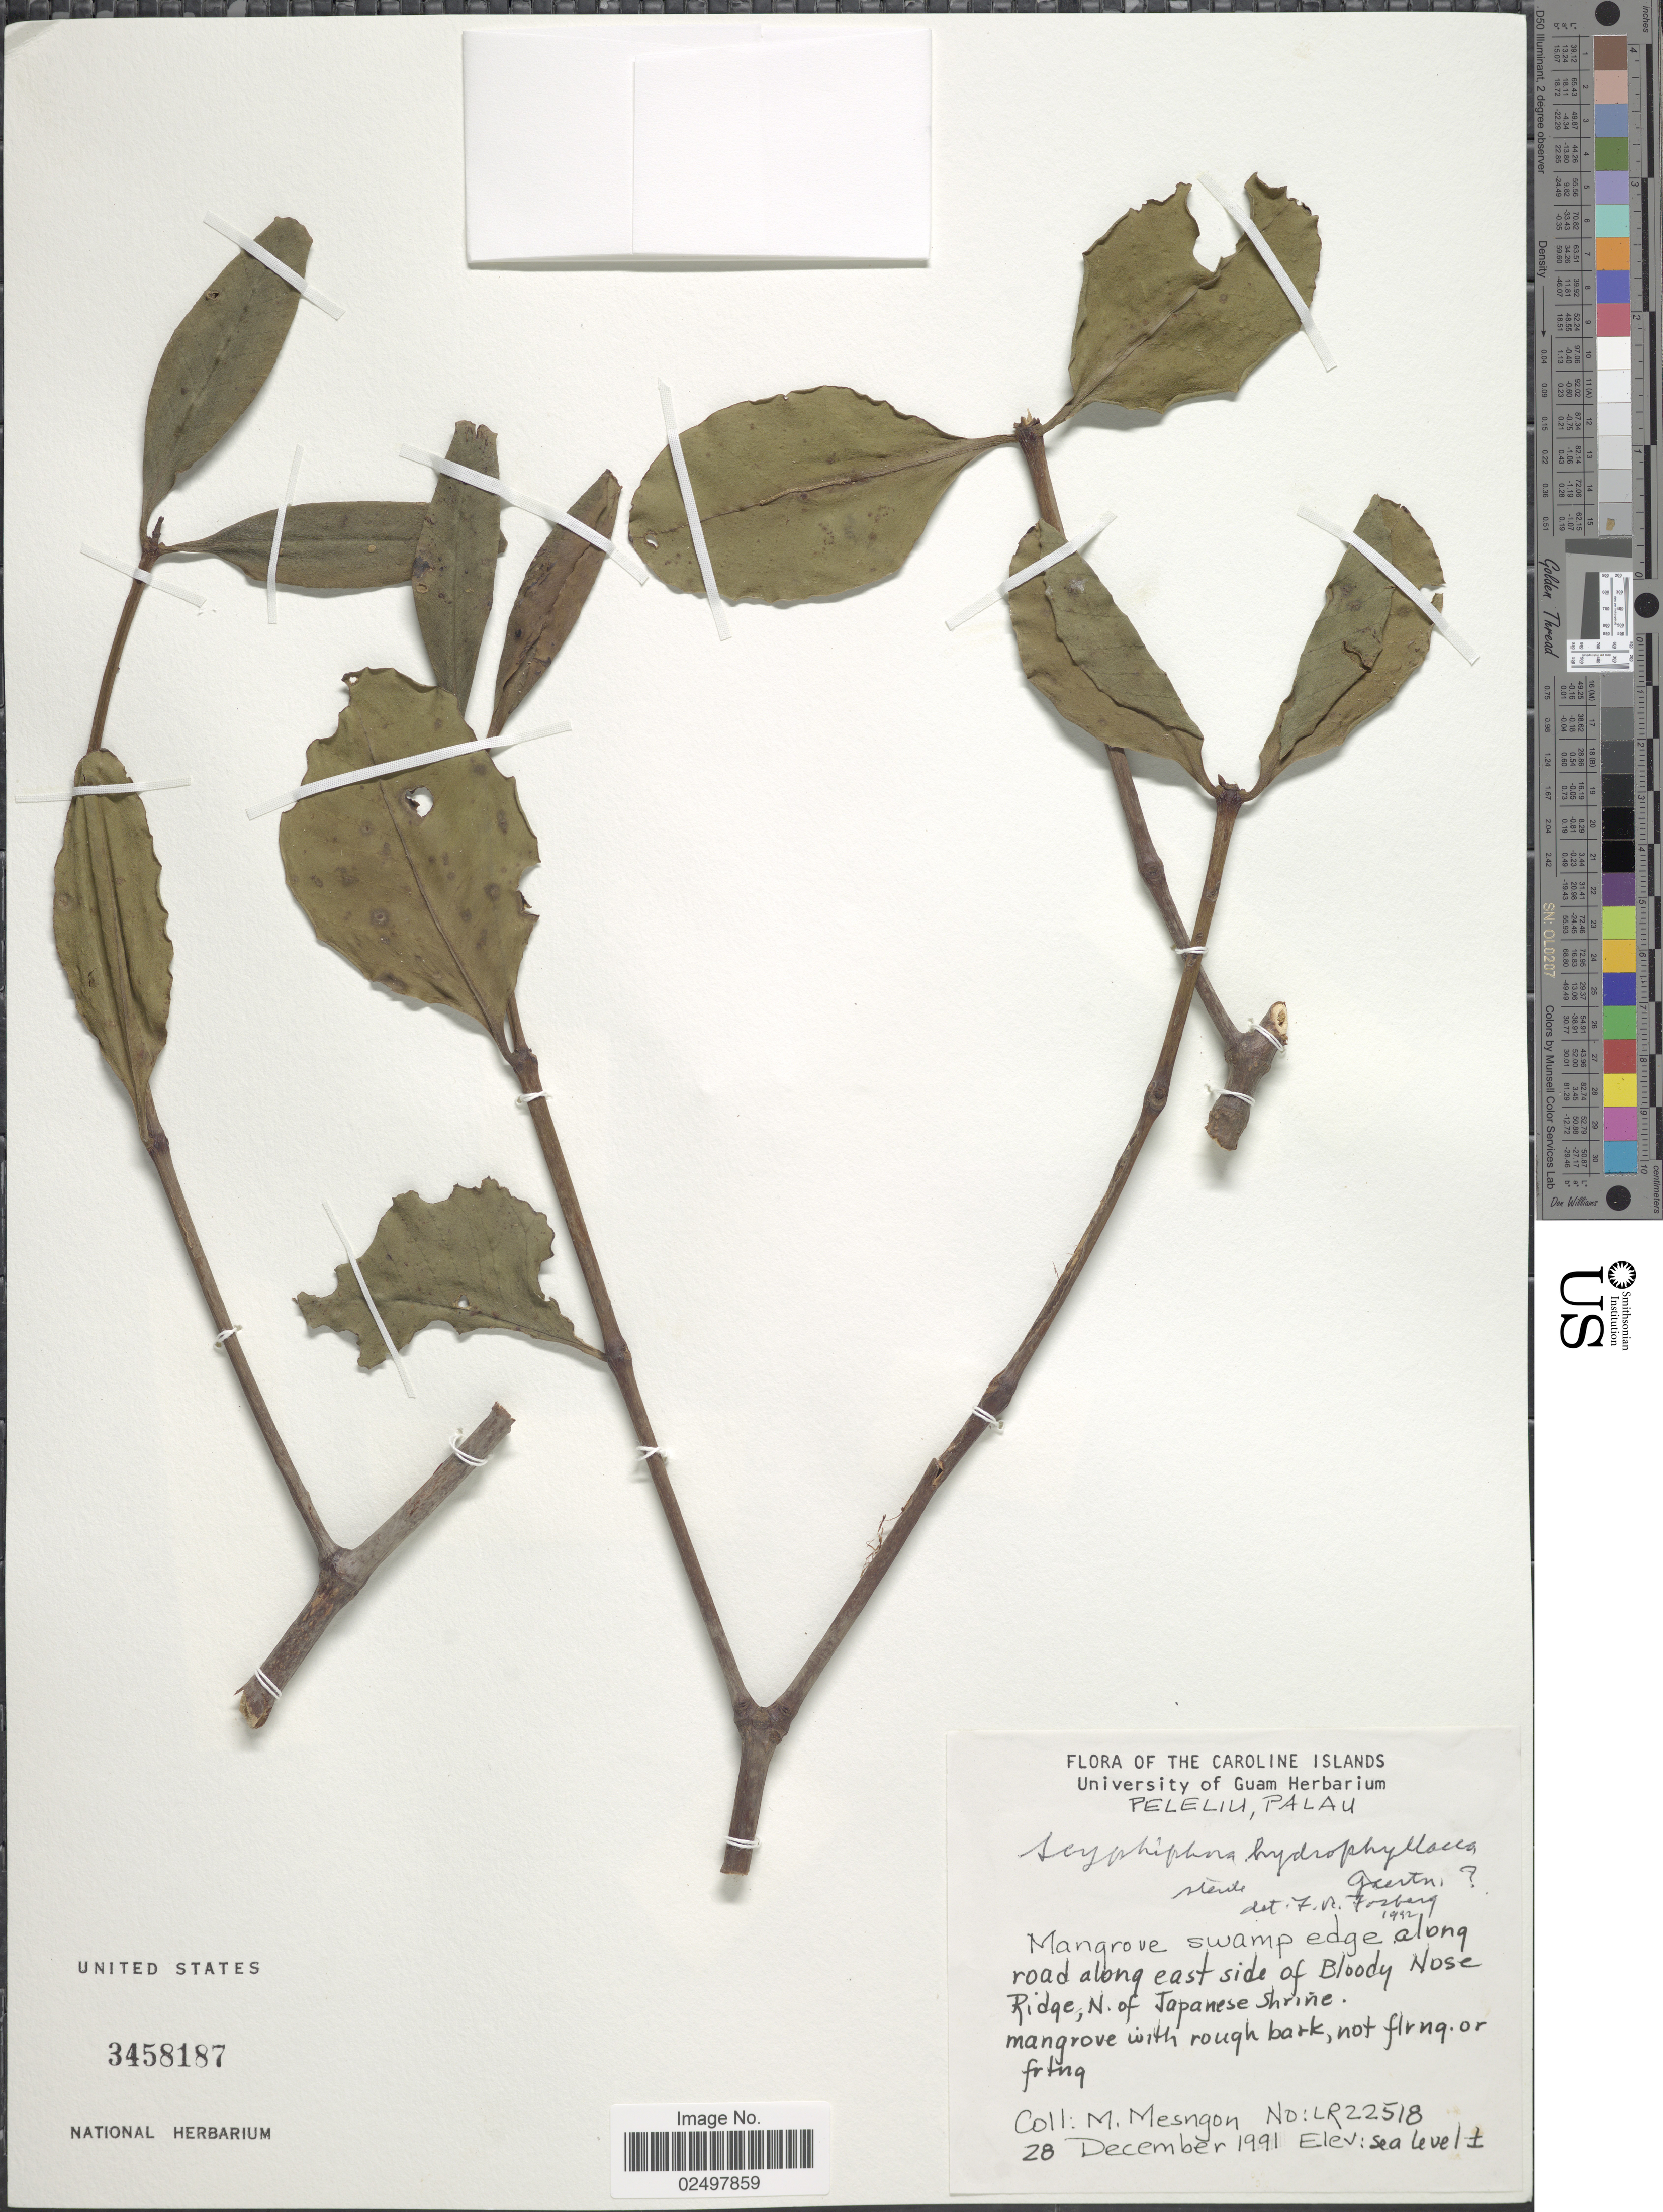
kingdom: Plantae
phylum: Tracheophyta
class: Magnoliopsida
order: Gentianales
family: Rubiaceae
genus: Scyphiphora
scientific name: Scyphiphora hydrophyllacea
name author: Gaertn.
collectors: M. Mesngon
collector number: LR22518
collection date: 1991-12-28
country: Palau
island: Beliliou [Peleliu]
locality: Peleliu, Palau, Mangrove swamp edge along road along east side of Bloody Nose Ridge, N. of Japanese Shrine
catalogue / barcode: US 3458187